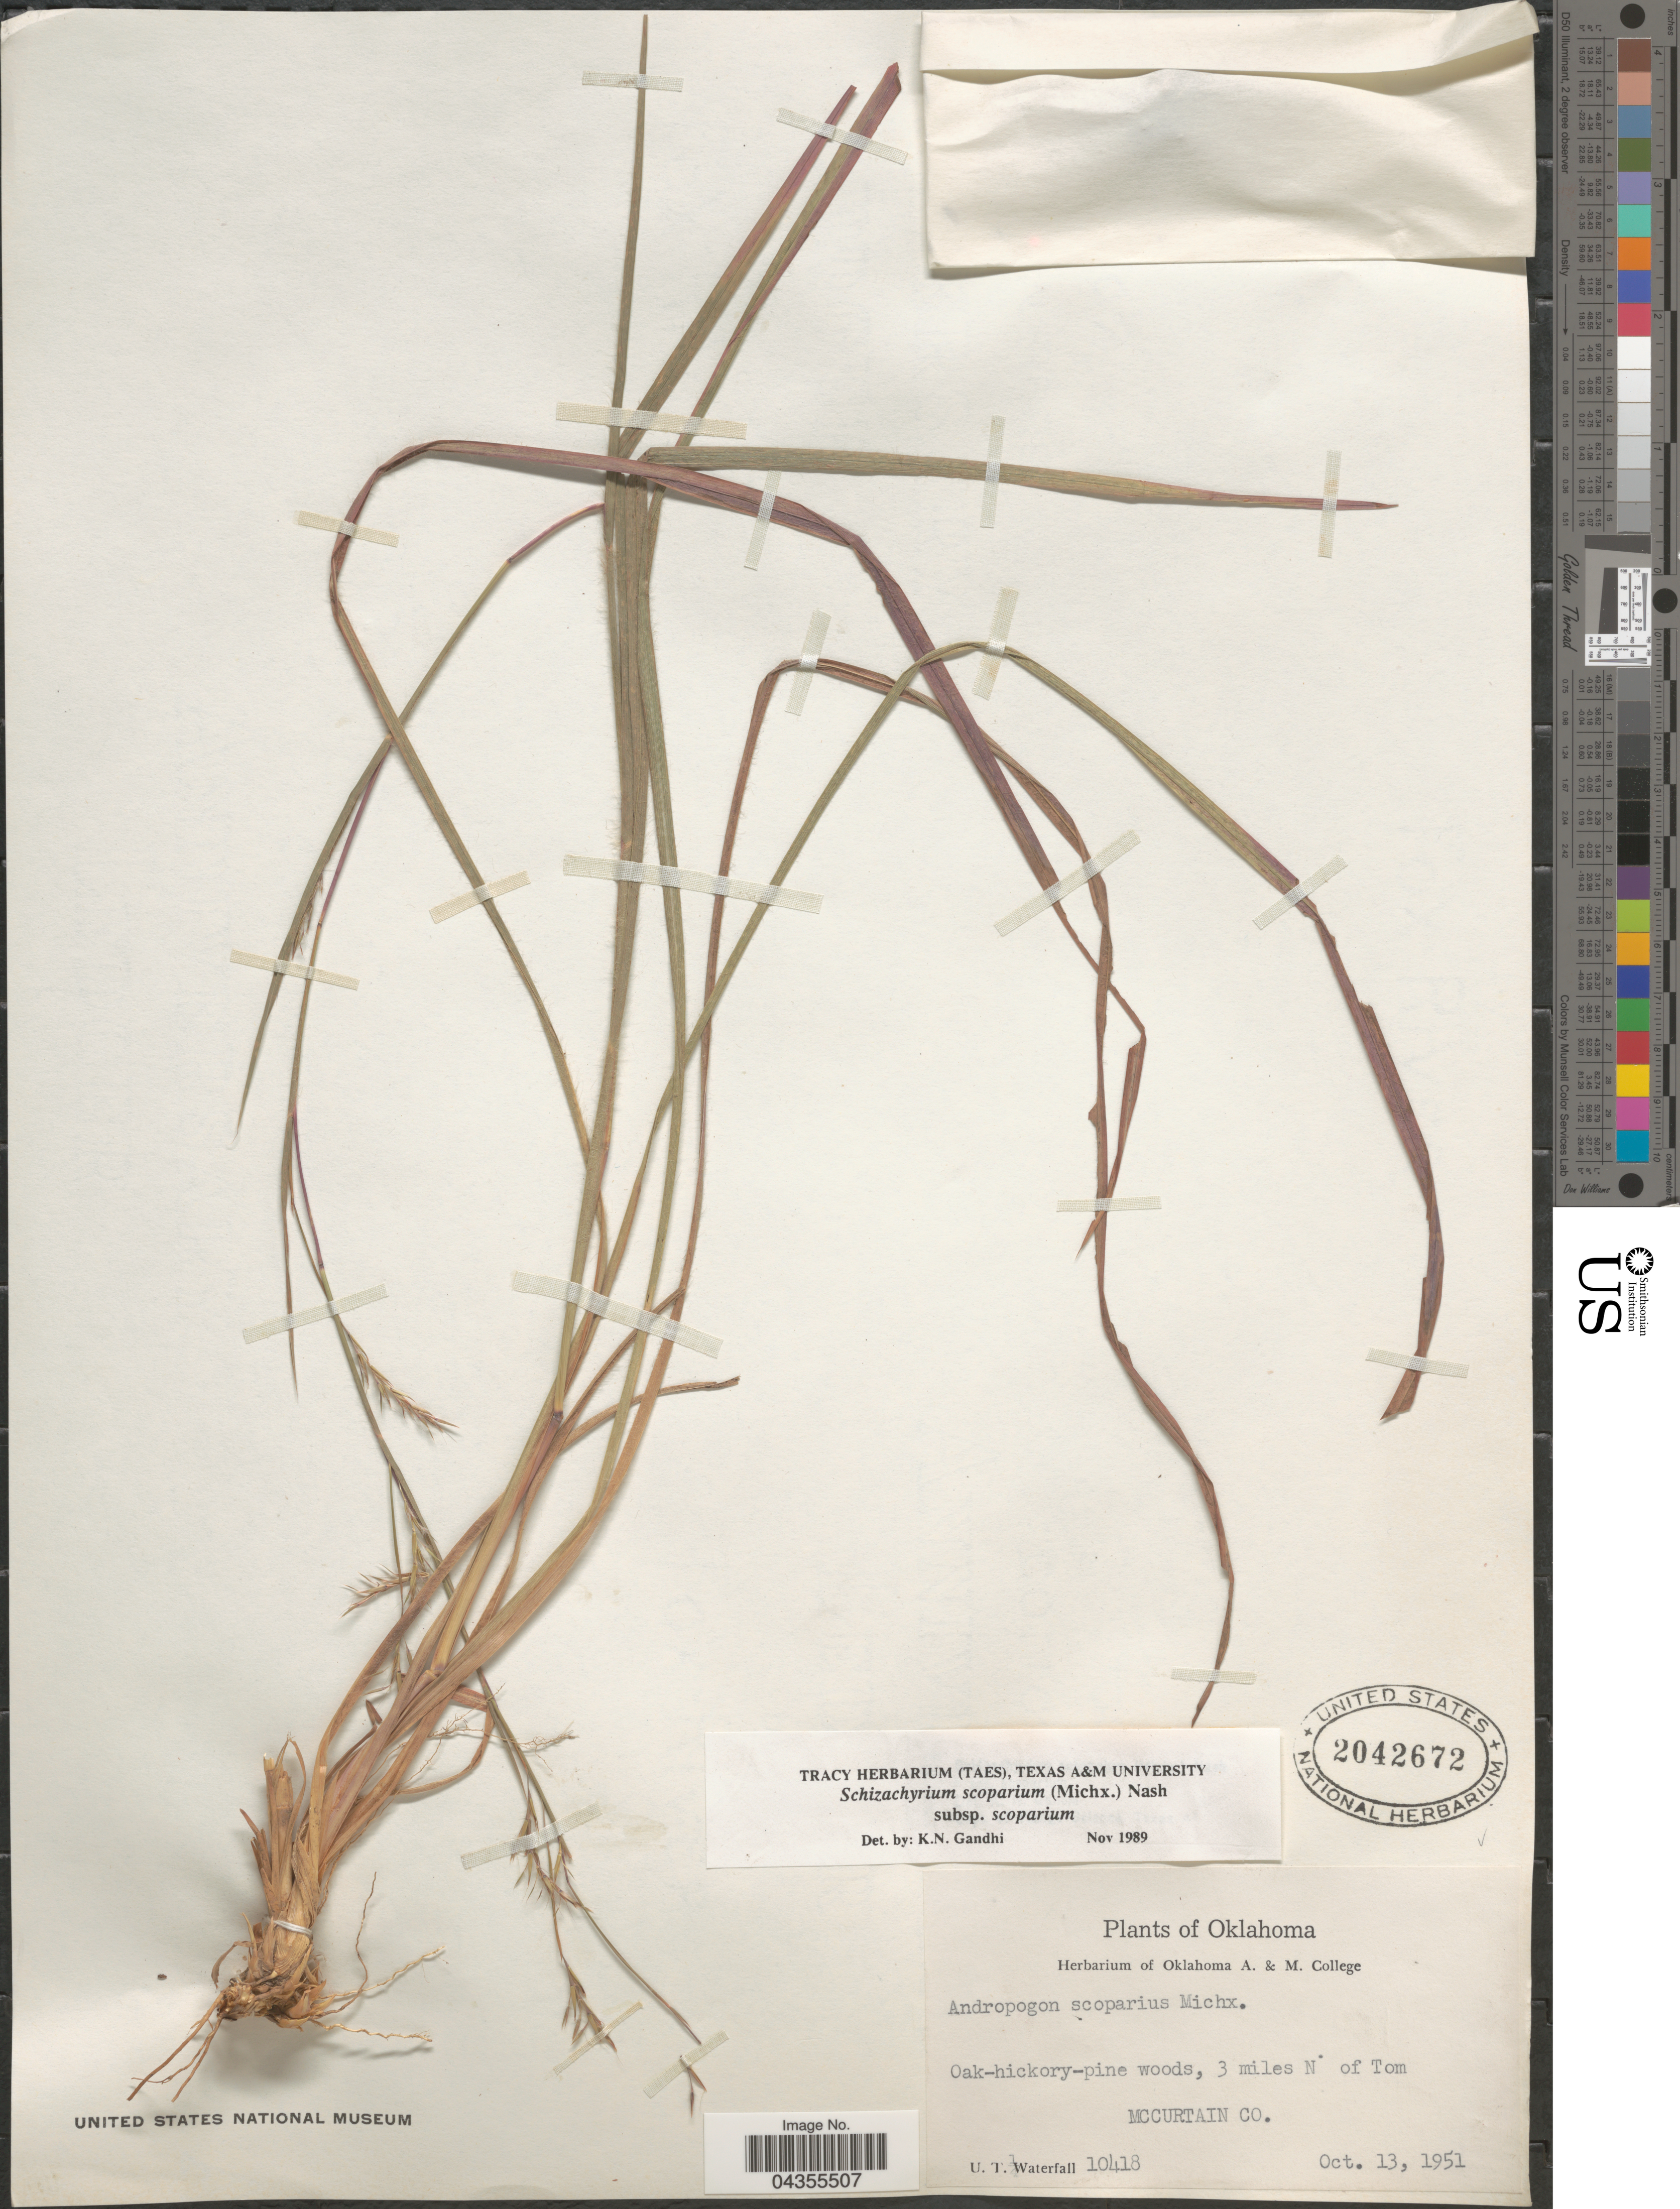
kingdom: Plantae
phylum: Tracheophyta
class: Liliopsida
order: Poales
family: Poaceae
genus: Schizachyrium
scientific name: Schizachyrium scoparium var. scoparium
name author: (Michx.) Nash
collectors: U. T. Waterfall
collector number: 10418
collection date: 1951-10-13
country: United States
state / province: Oklahoma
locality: Oak-hickory-pine woods, 3 miles N of Tom McCurtain Co.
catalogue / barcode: US 2042672